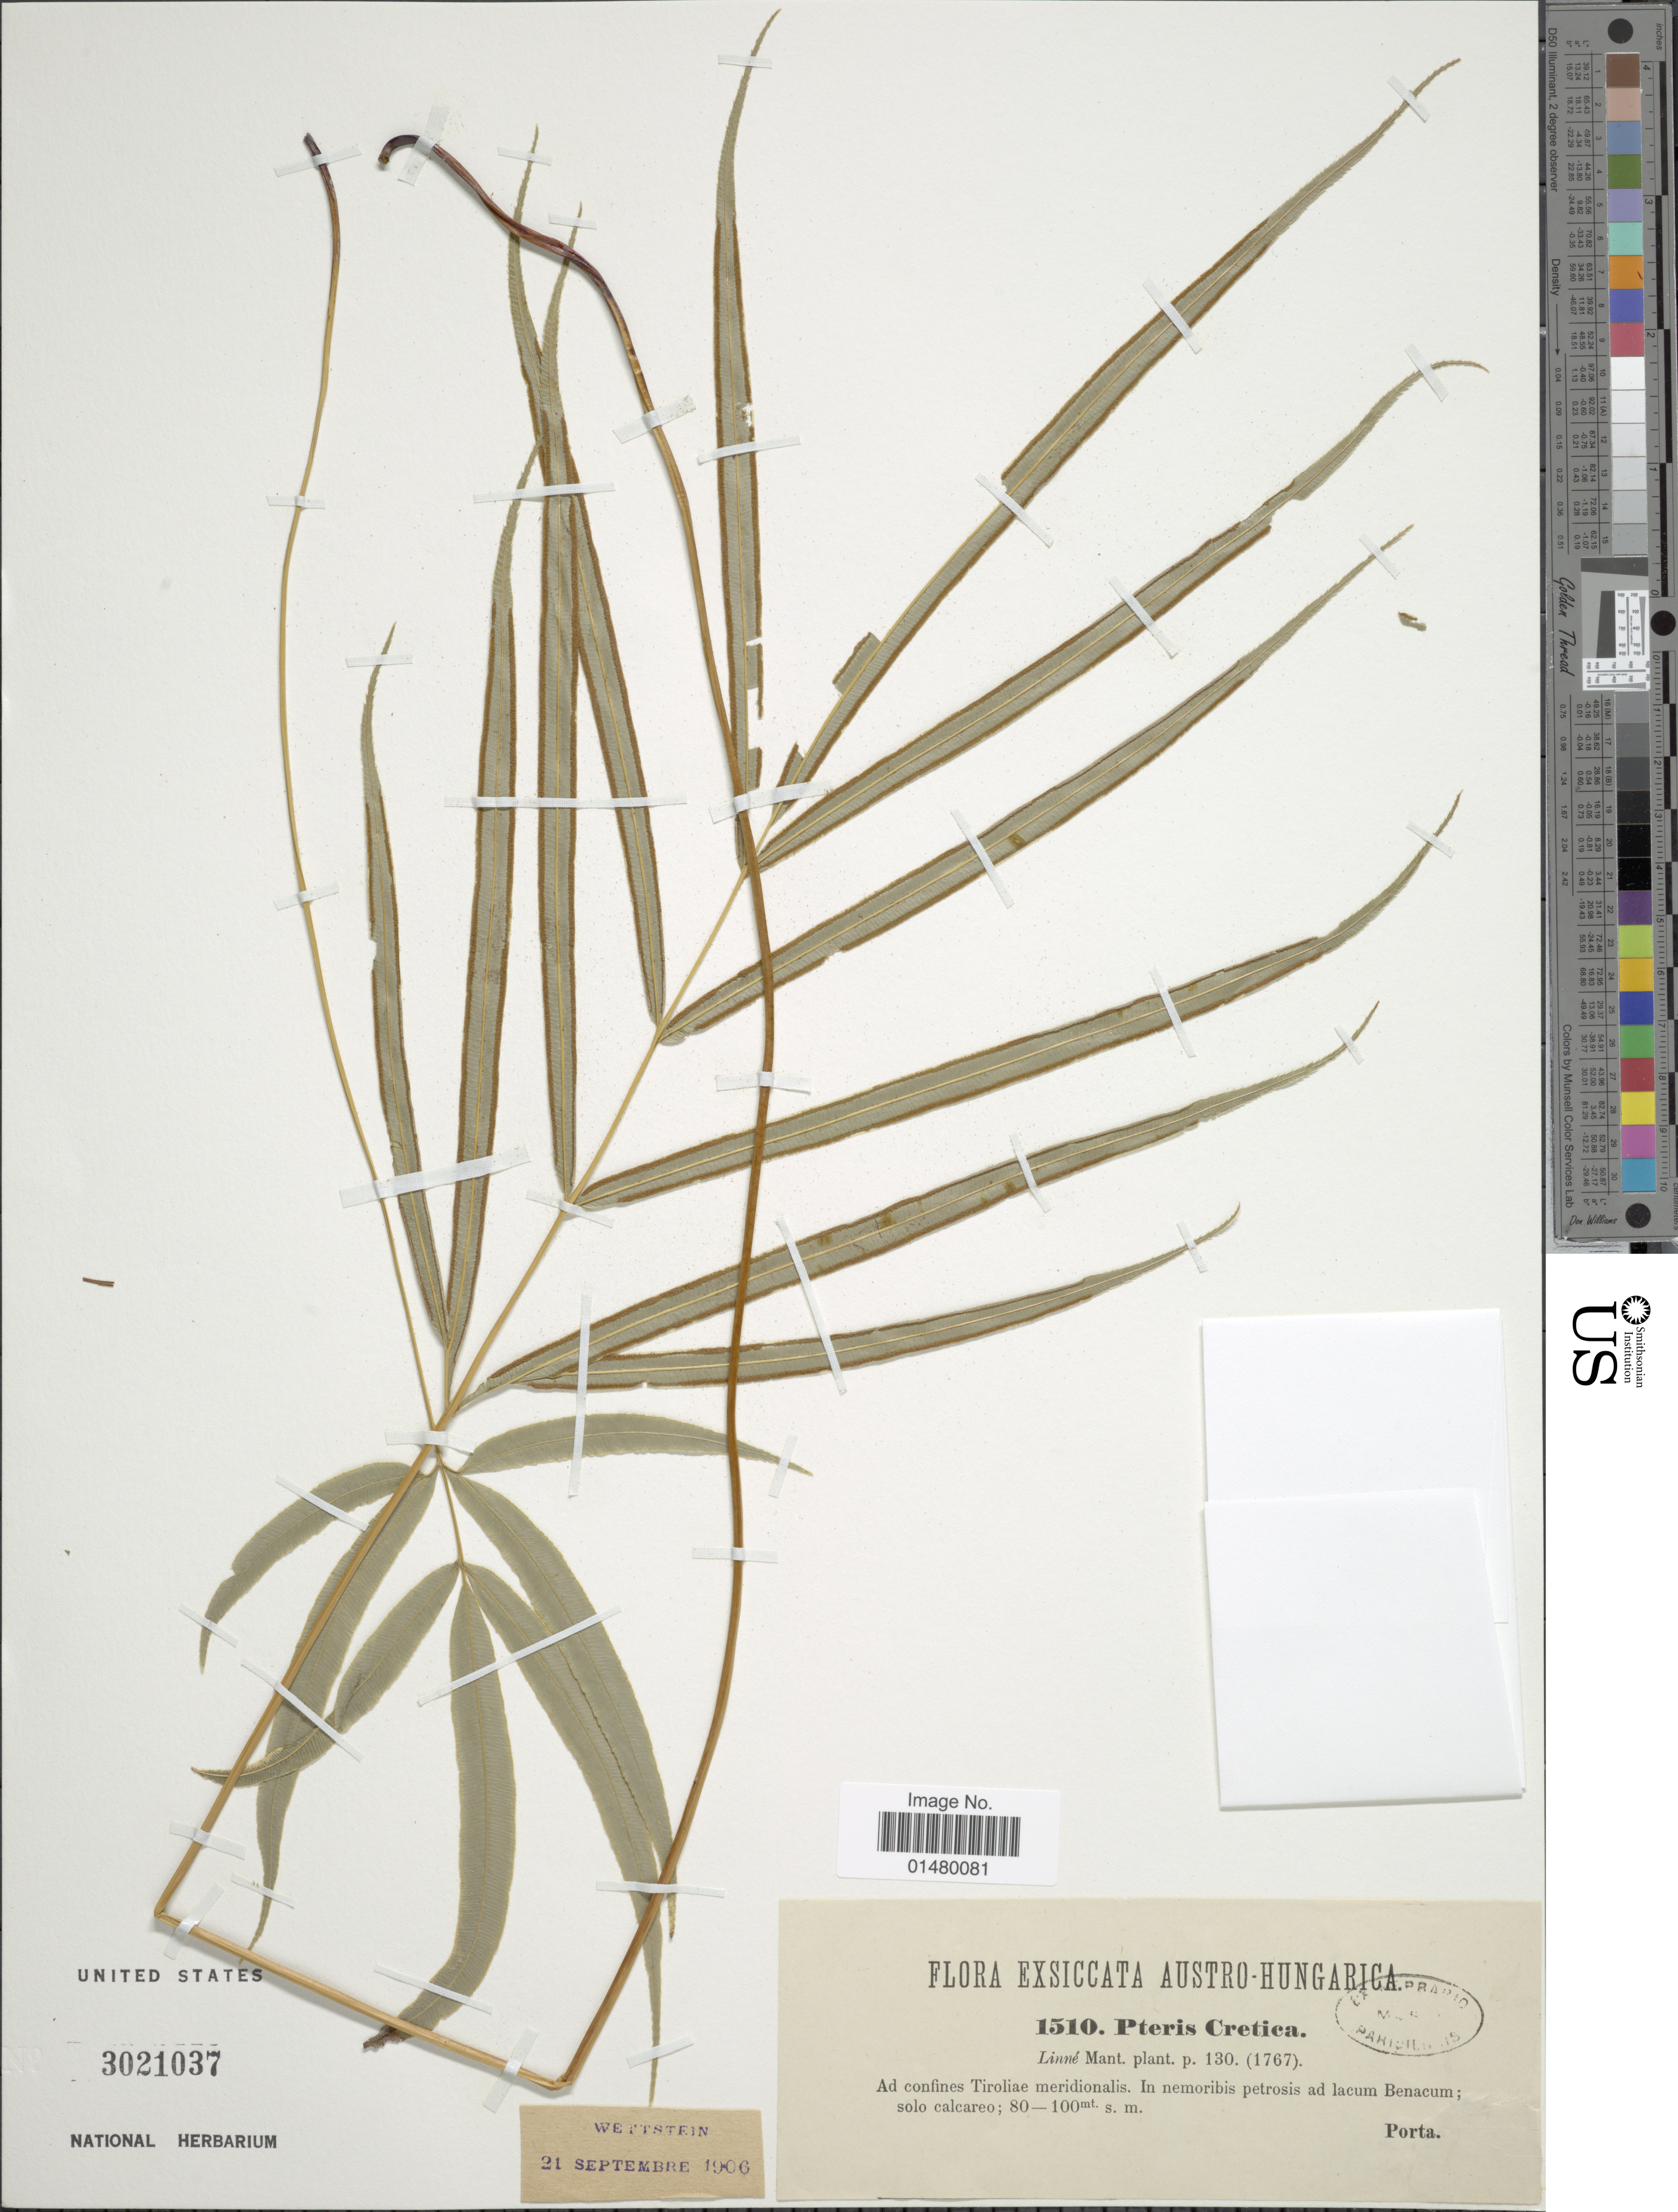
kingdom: Plantae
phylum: Tracheophyta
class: Polypodiopsida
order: Polypodiales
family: Pteridaceae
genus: Pteris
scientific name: Pteris cretica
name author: L.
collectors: -- Porta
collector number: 1510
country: Italy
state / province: Trentino-Alto Adige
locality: Ad confines Tiroliae meridionalis. In nemoribus petrosis ad lacum Benacum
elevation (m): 80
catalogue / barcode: US 3021037